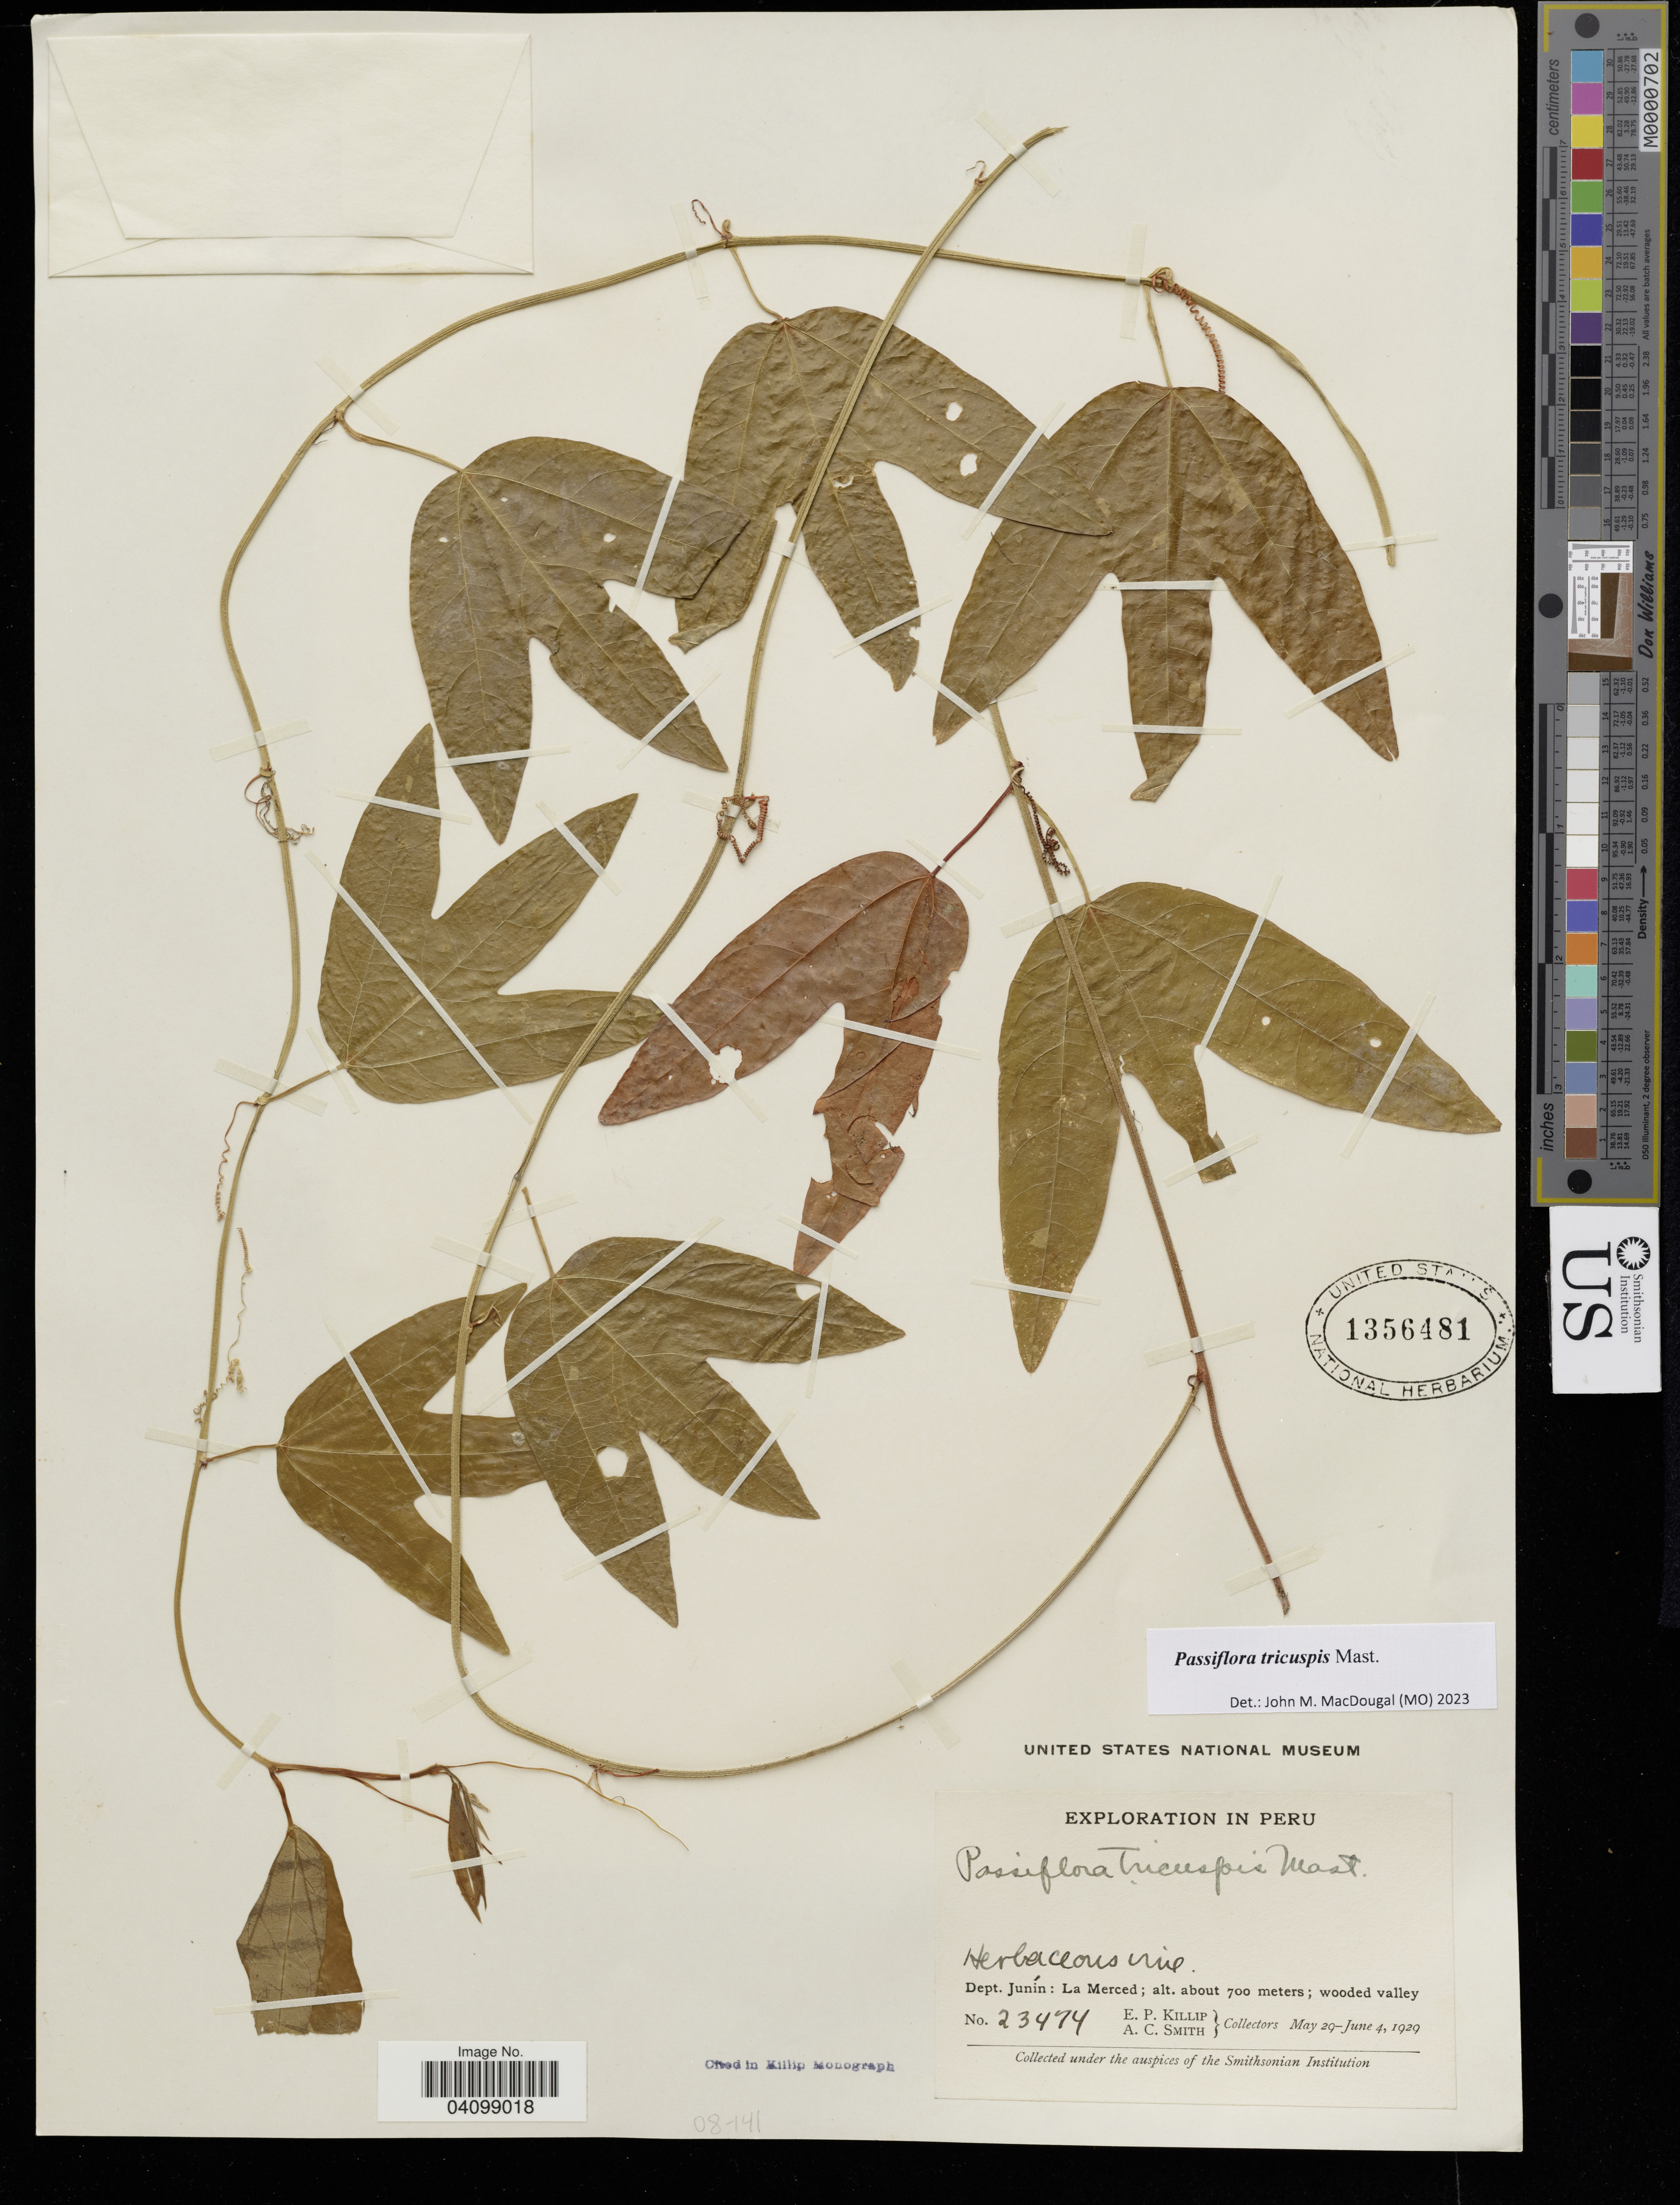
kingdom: Plantae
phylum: Tracheophyta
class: Magnoliopsida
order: Malpighiales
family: Passifloraceae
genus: Passiflora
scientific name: Passiflora tricuspis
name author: Mast.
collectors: E. Killip & A. C. Smith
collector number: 23474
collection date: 1929-05-20/1929-06-04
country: Peru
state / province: Junin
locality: La Merced.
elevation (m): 700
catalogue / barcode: US 1356481